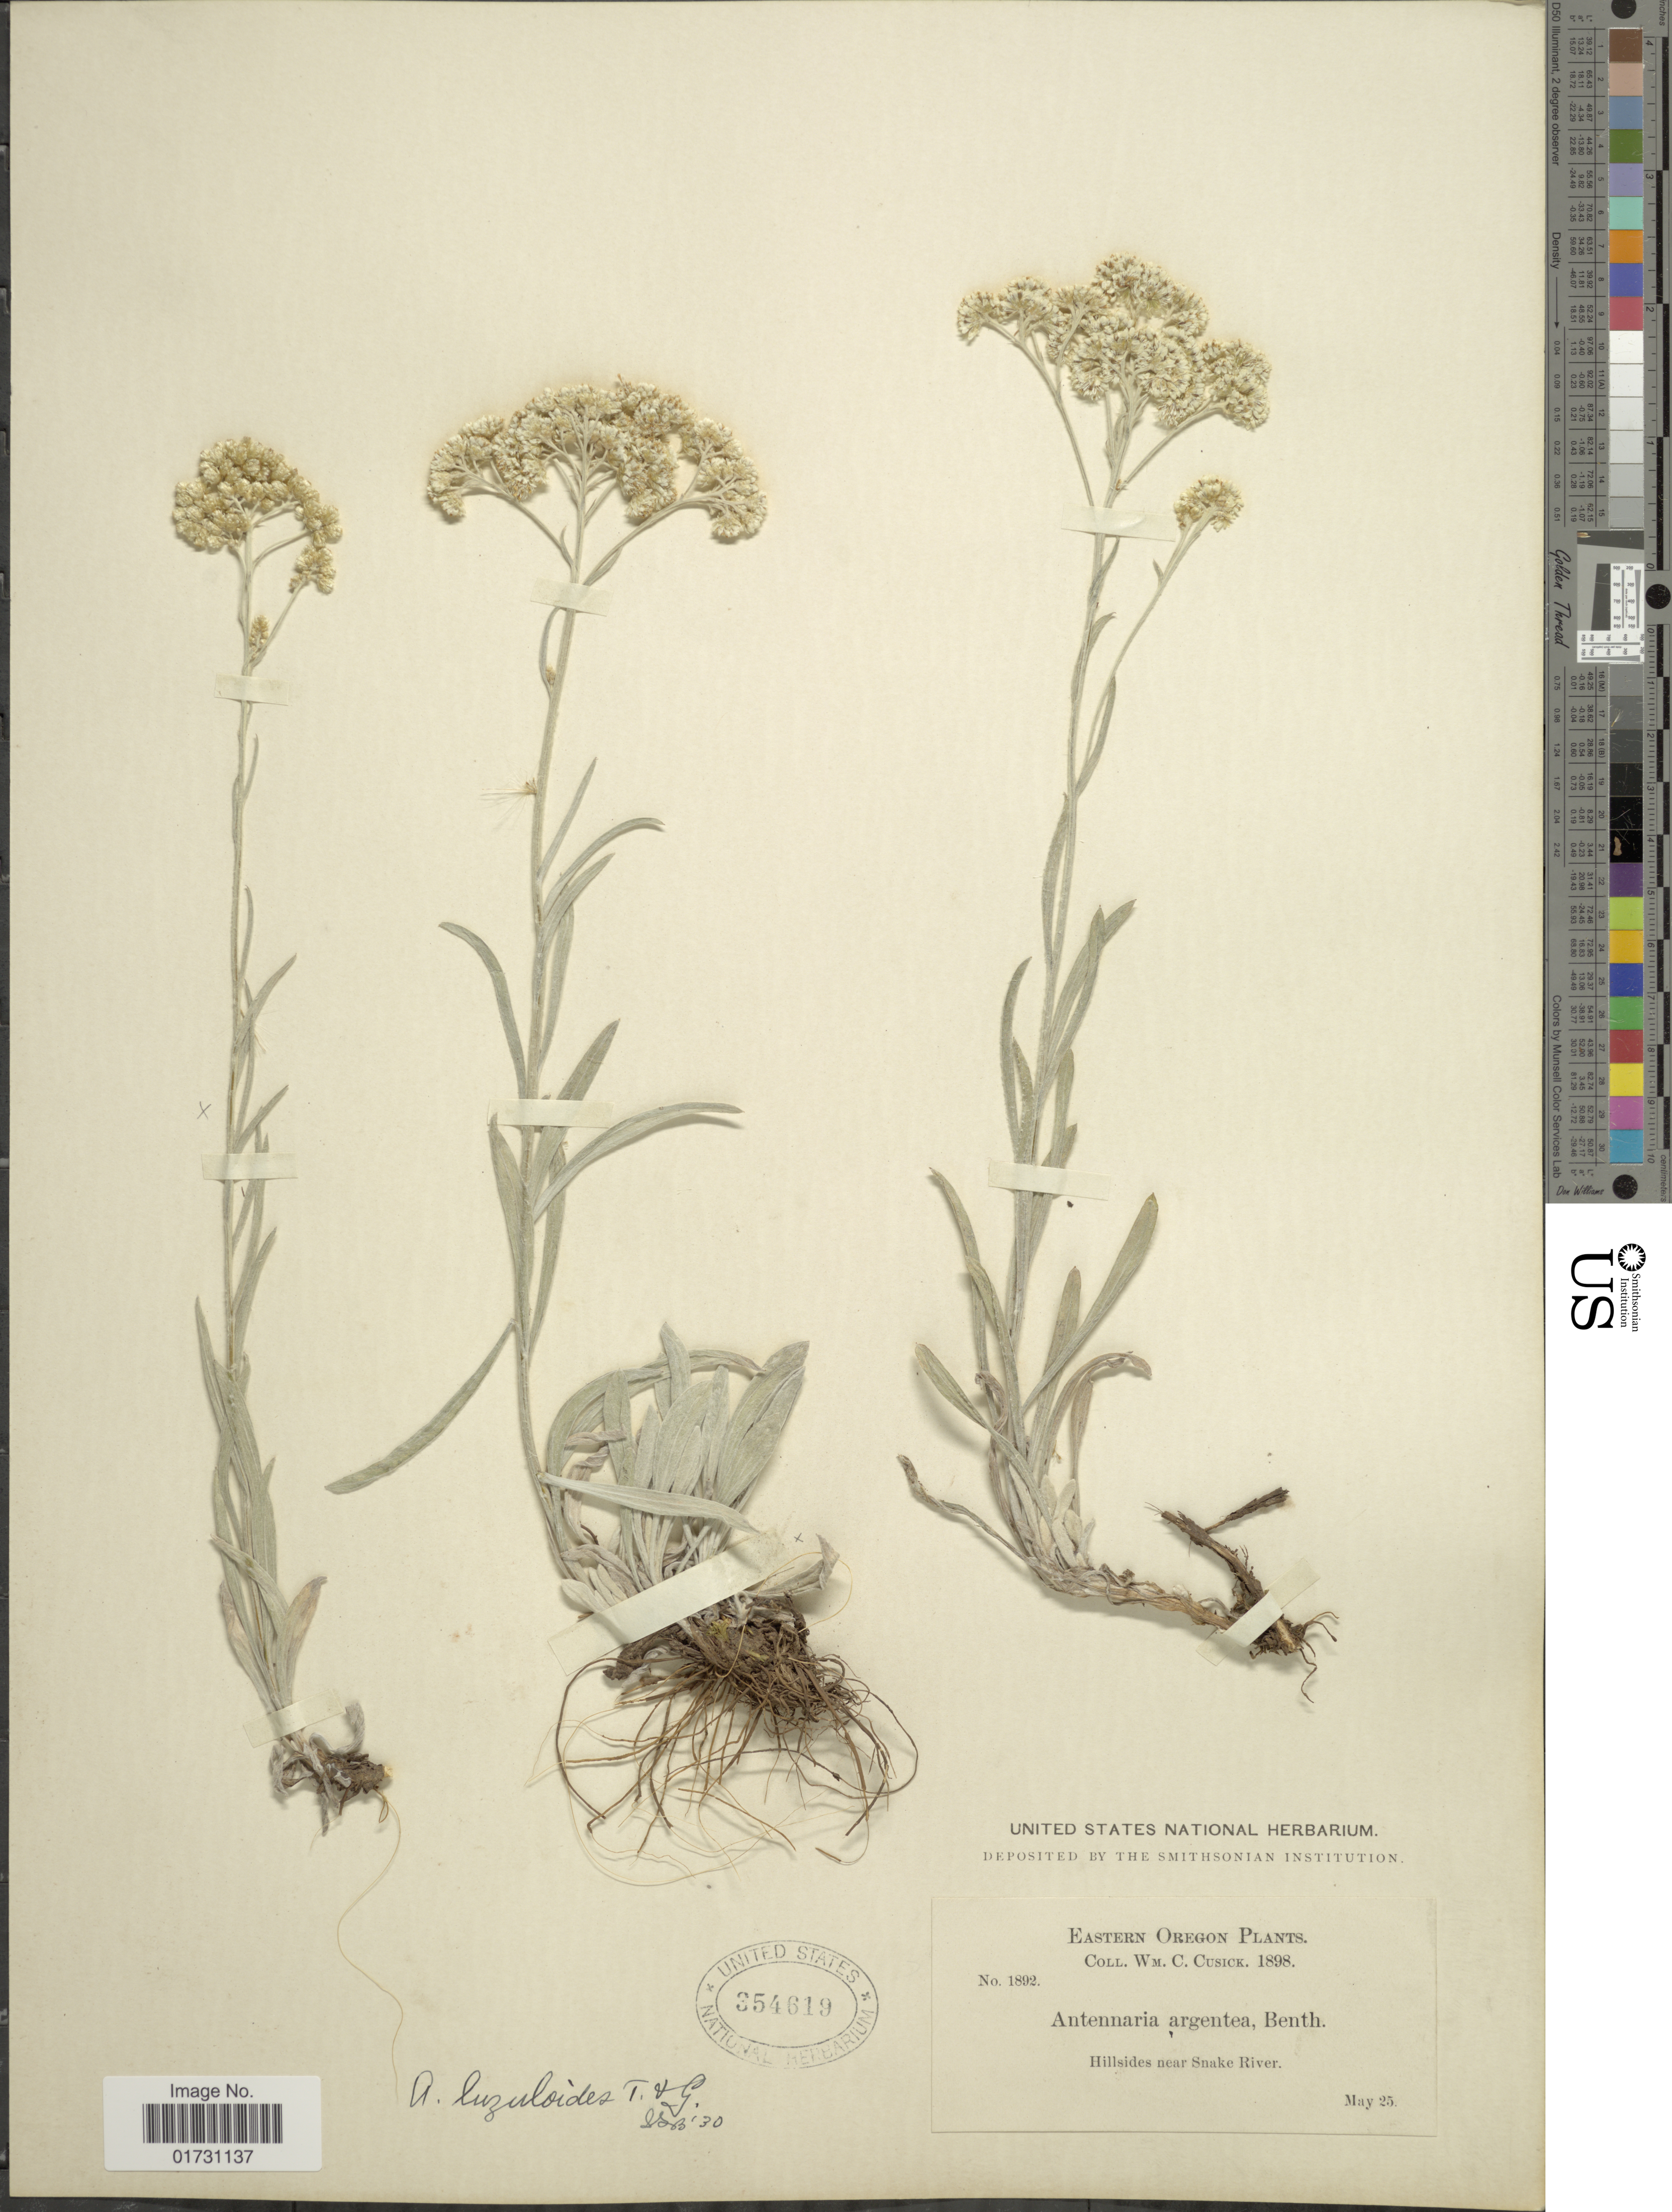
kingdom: Plantae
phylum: Tracheophyta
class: Magnoliopsida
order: Asterales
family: Asteraceae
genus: Antennaria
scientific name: Antennaria luzuloides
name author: Torr. & A. Gray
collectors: W. C. Cusick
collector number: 1892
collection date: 1898-05-25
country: United States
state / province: Oregon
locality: Eastern Oregon, Hillsides near Snake River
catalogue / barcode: US 354619